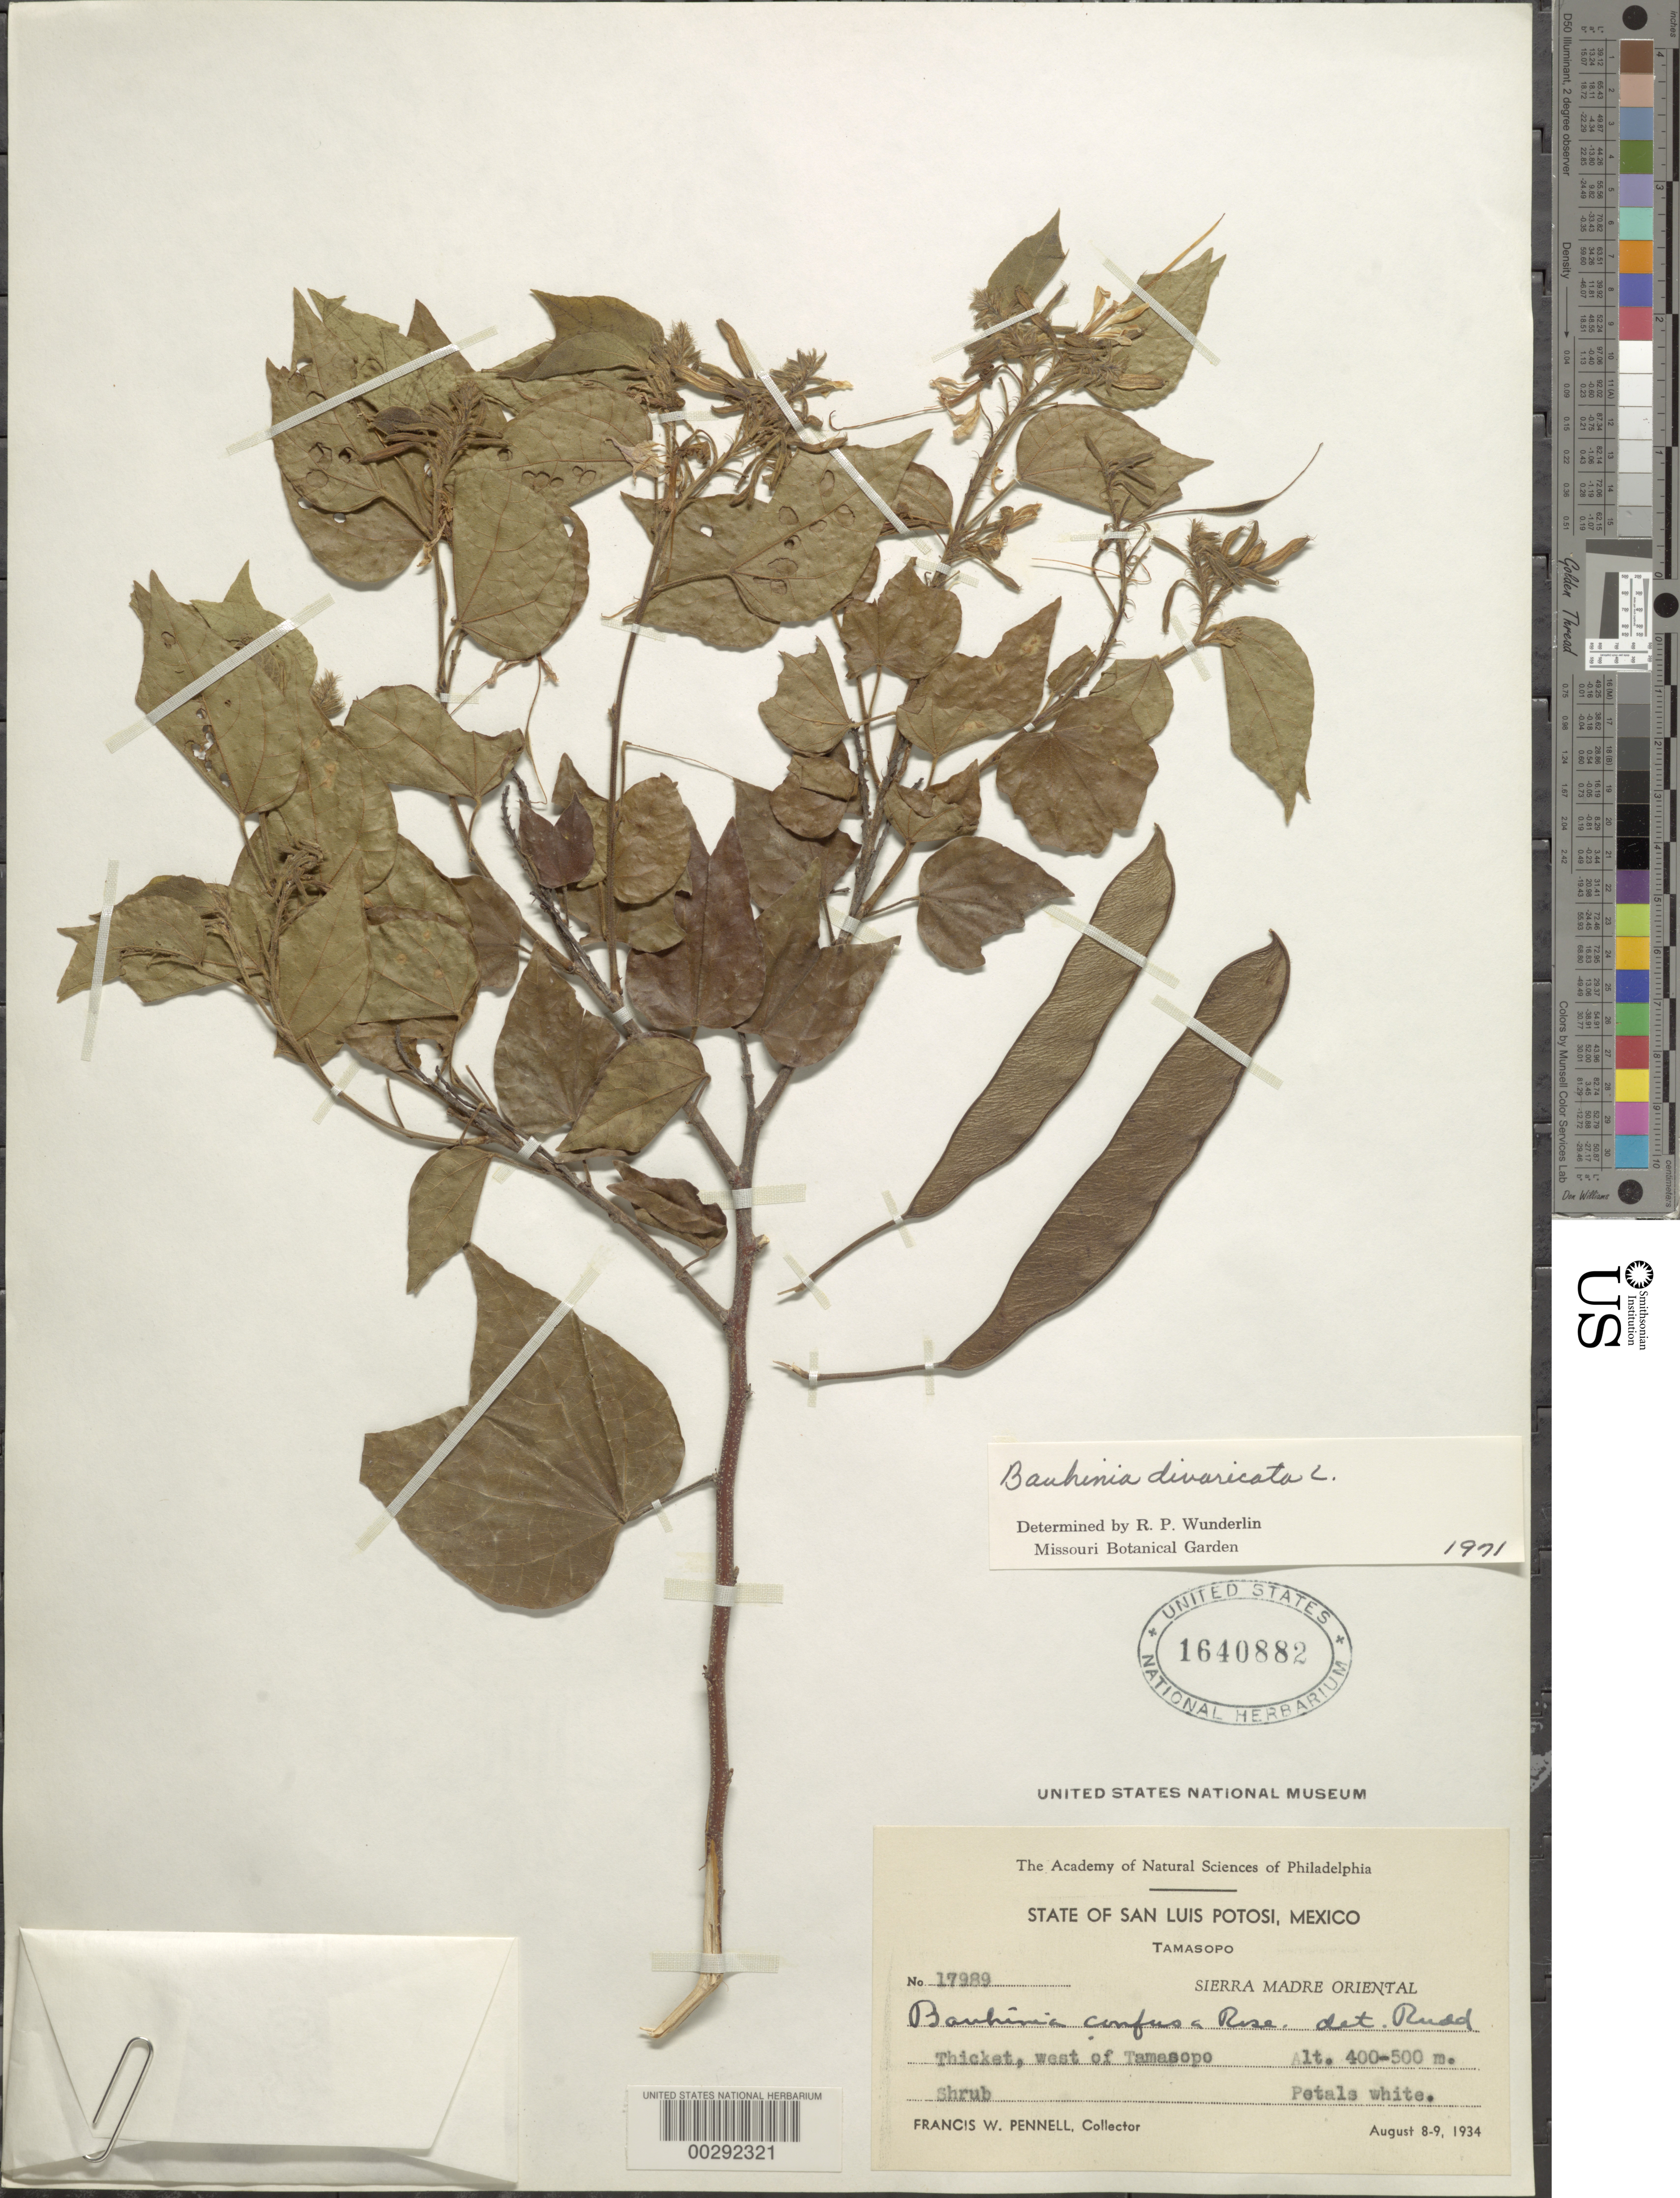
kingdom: Plantae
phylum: Tracheophyta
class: Magnoliopsida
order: Fabales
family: Fabaceae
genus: Bauhinia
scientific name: Bauhinia divaricata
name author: L.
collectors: F. W. Pennell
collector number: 17989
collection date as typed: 08 Aug 1934 to 09 Aug 1934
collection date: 1934-08-08/1934-08-09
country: Mexico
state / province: San Luis Potosí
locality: W of tamasopo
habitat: Thicket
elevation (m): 400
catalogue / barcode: US 1640882